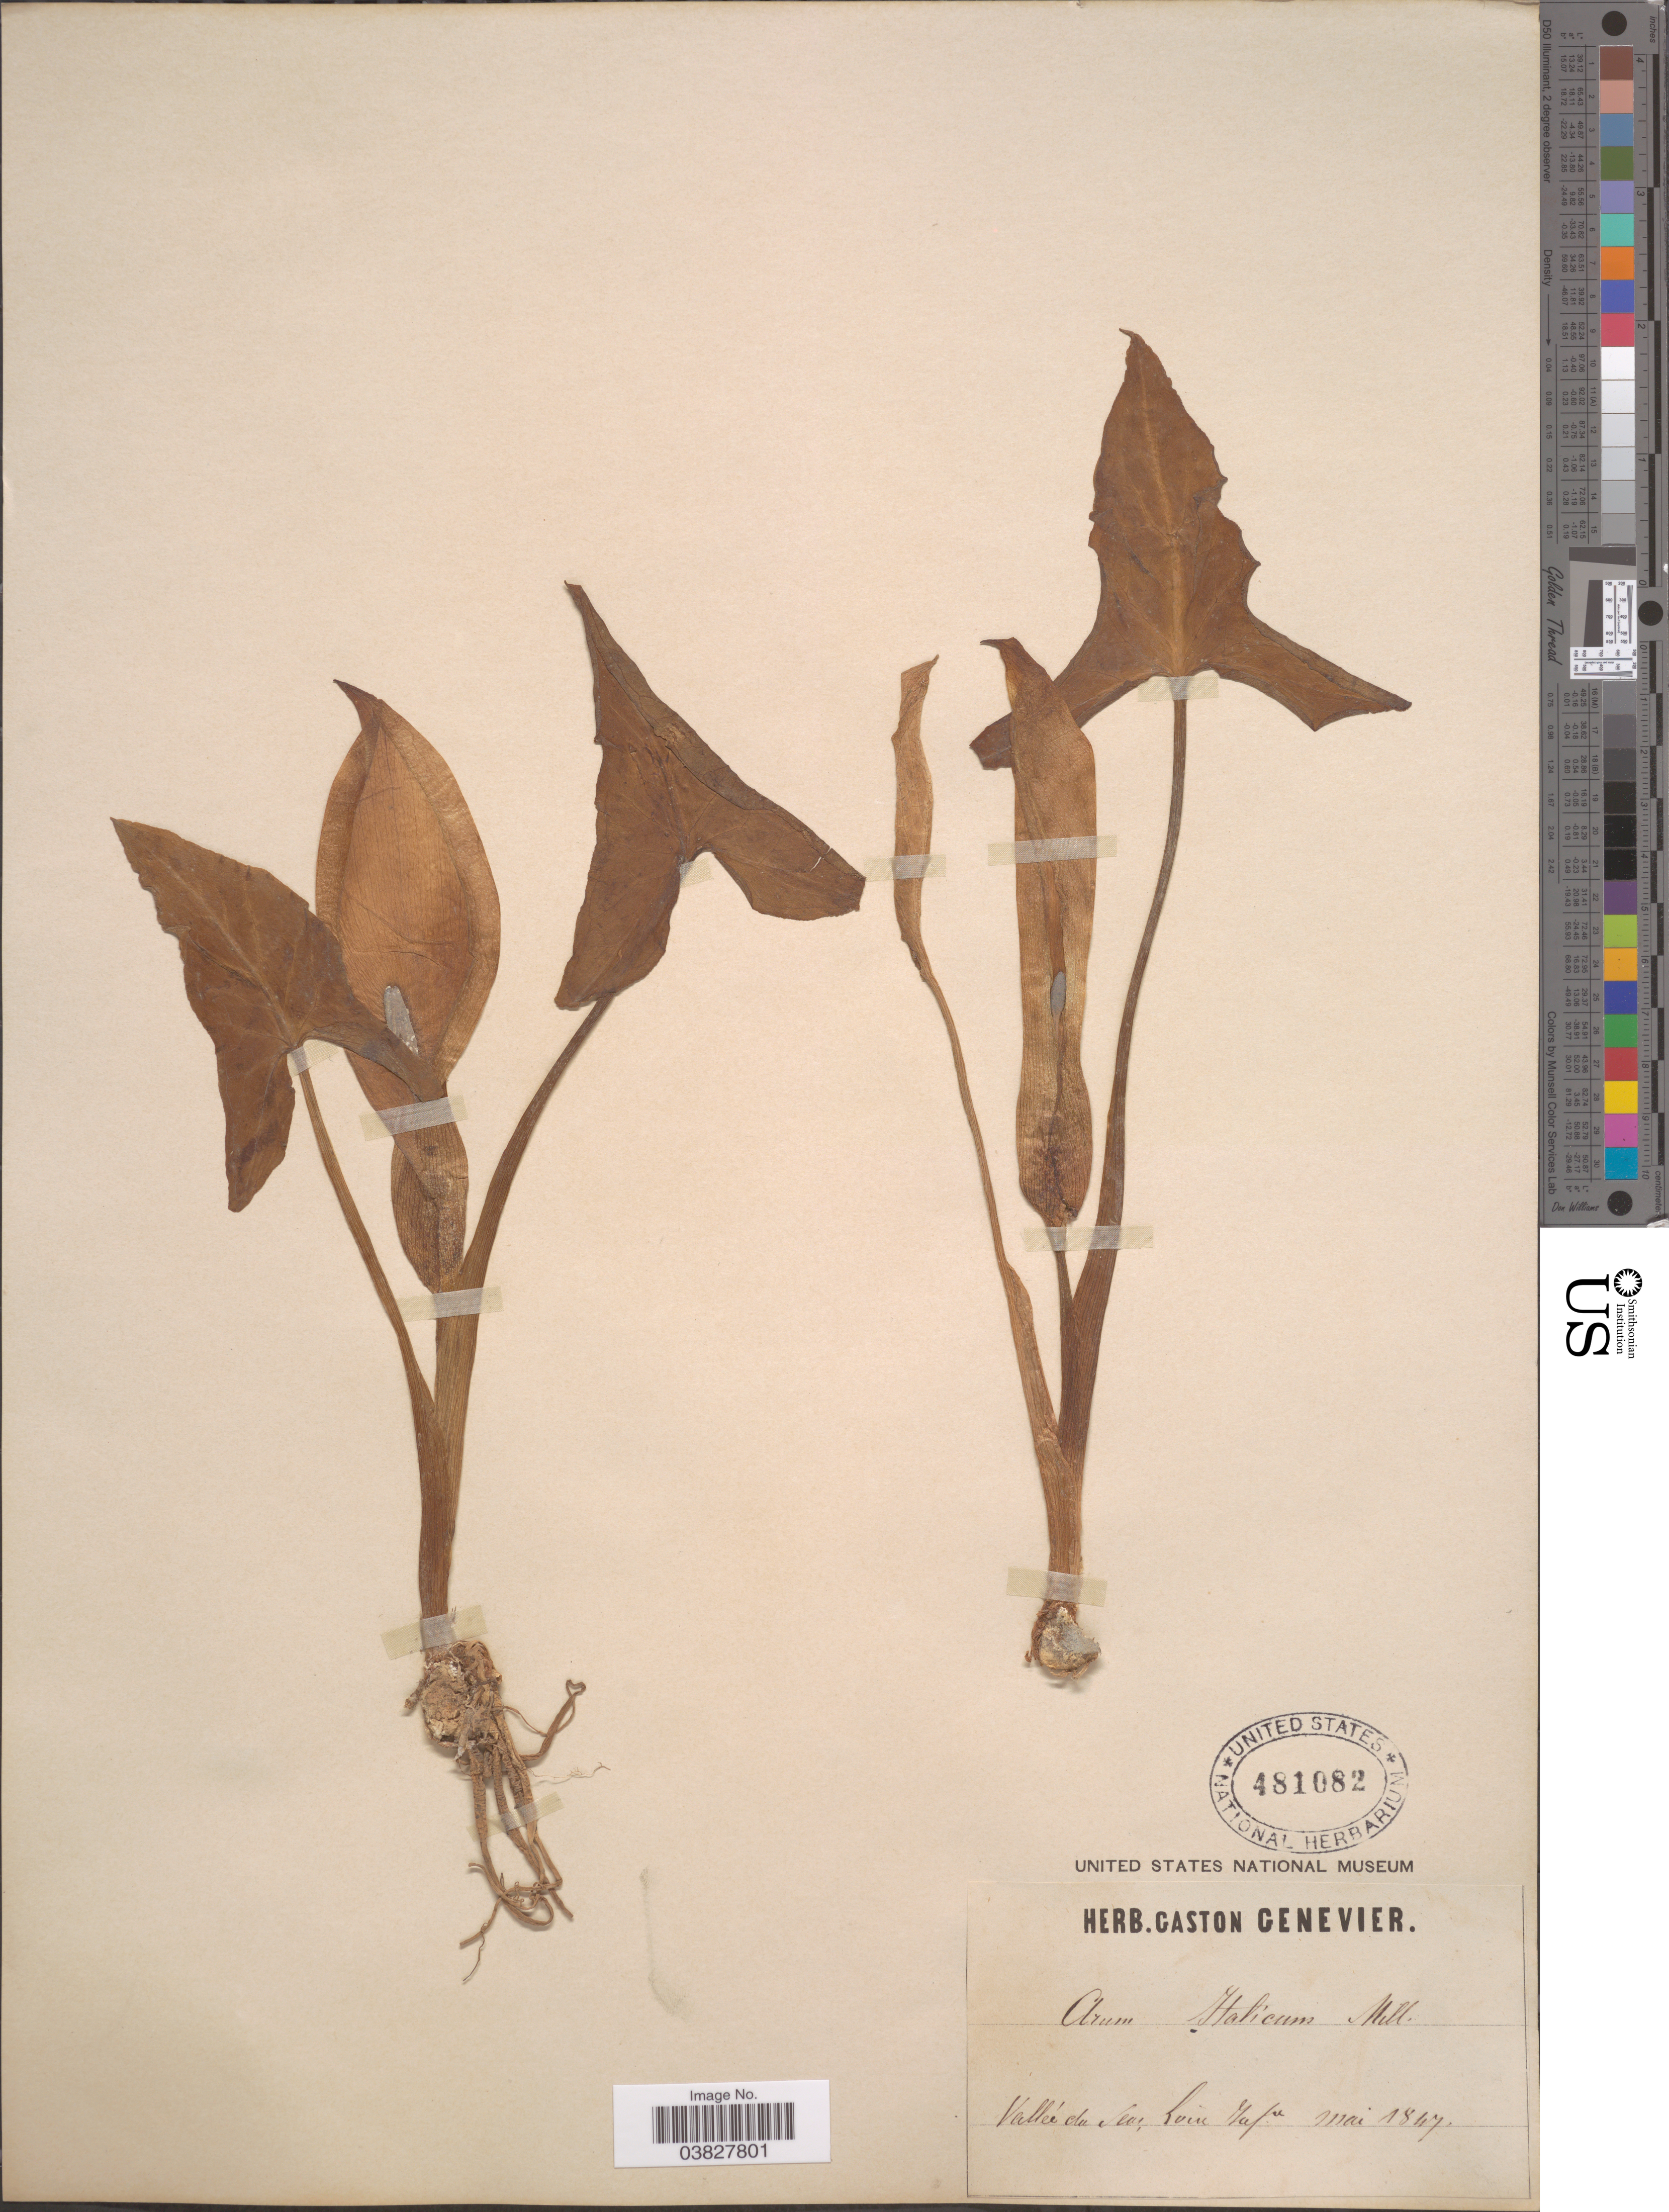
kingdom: Plantae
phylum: Tracheophyta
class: Liliopsida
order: Alismatales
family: Araceae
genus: Arum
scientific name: Arum italicum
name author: Mill.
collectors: ex herb. G. Genevier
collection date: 1847-05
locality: Vallée du Jea, Loire Tafu. [interpreted]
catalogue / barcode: US 481082